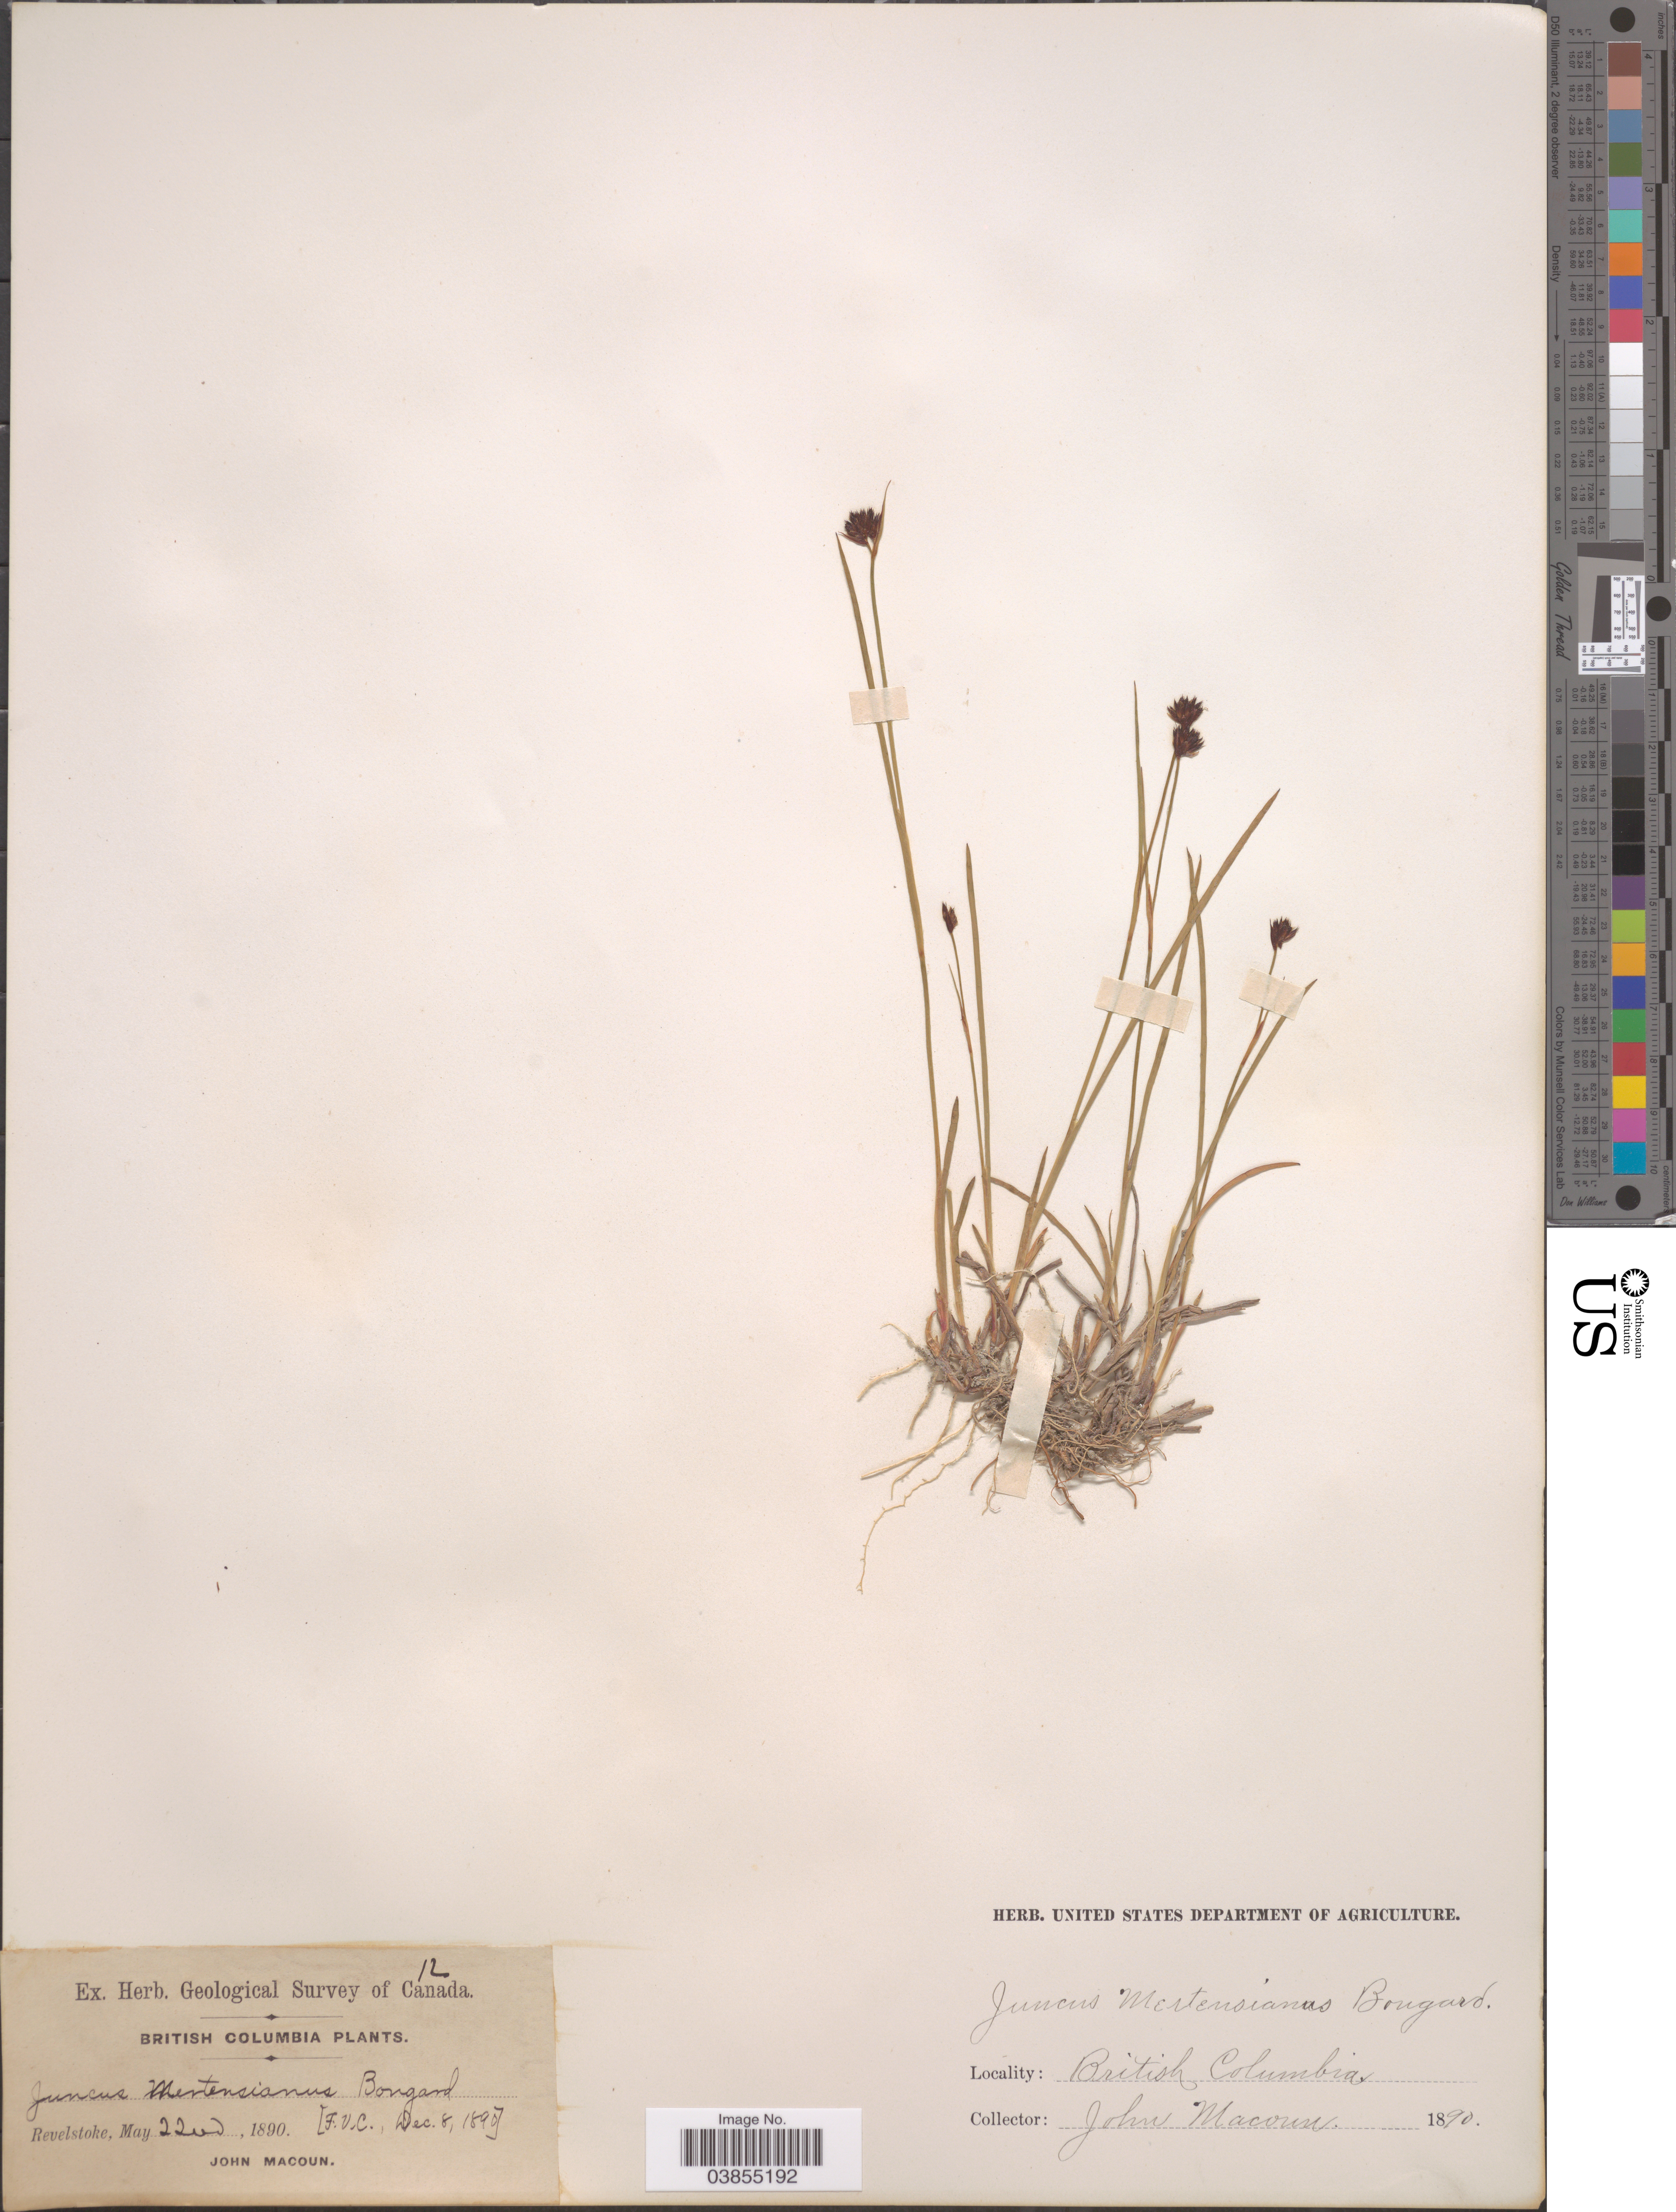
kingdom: Plantae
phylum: Tracheophyta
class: Liliopsida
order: Poales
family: Juncaceae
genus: Juncus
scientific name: Juncus mertensianus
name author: Bong.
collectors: J. Macoun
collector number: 12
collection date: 1890-05-22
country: Canada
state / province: British Columbia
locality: Revelstoke.